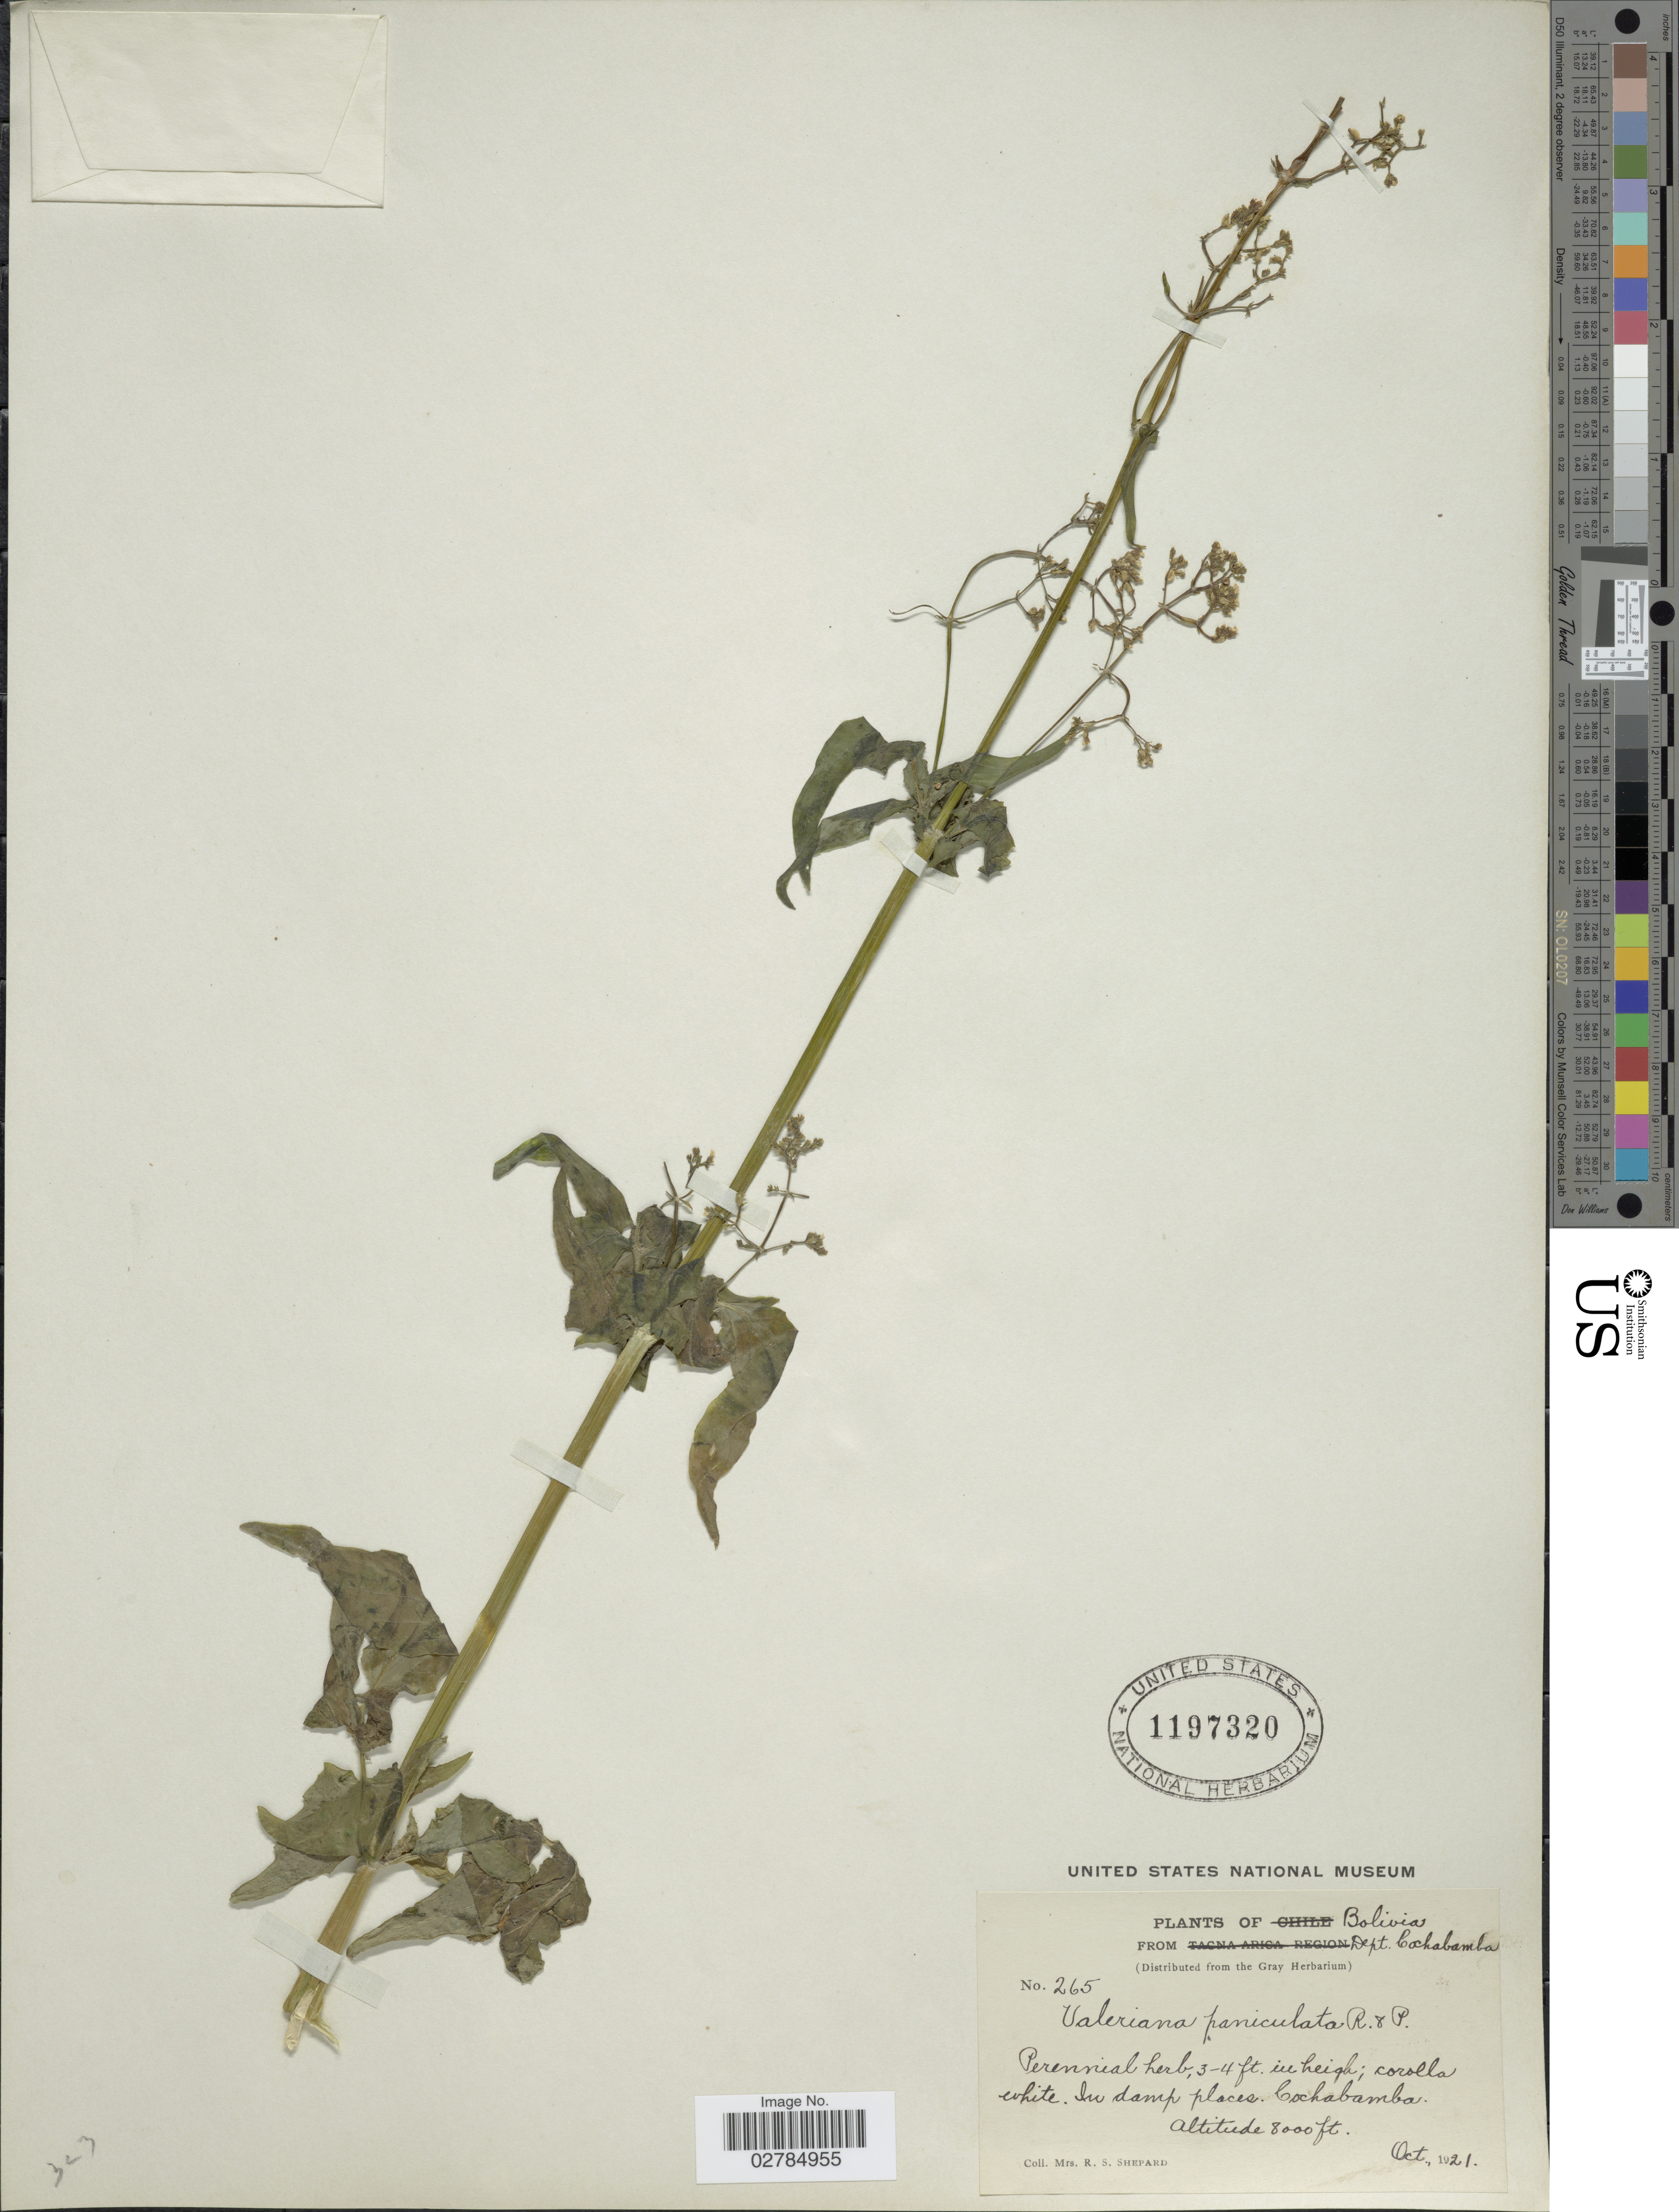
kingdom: Plantae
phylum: Tracheophyta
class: Magnoliopsida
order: Dipsacales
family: Caprifoliaceae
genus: Valeriana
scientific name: Valeriana paniculata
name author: Ruiz & Pav.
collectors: R. Shepard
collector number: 265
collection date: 1921-10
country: Bolivia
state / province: Cochabamba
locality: Dept. Cochabamba.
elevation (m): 2438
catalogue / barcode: US 1197320